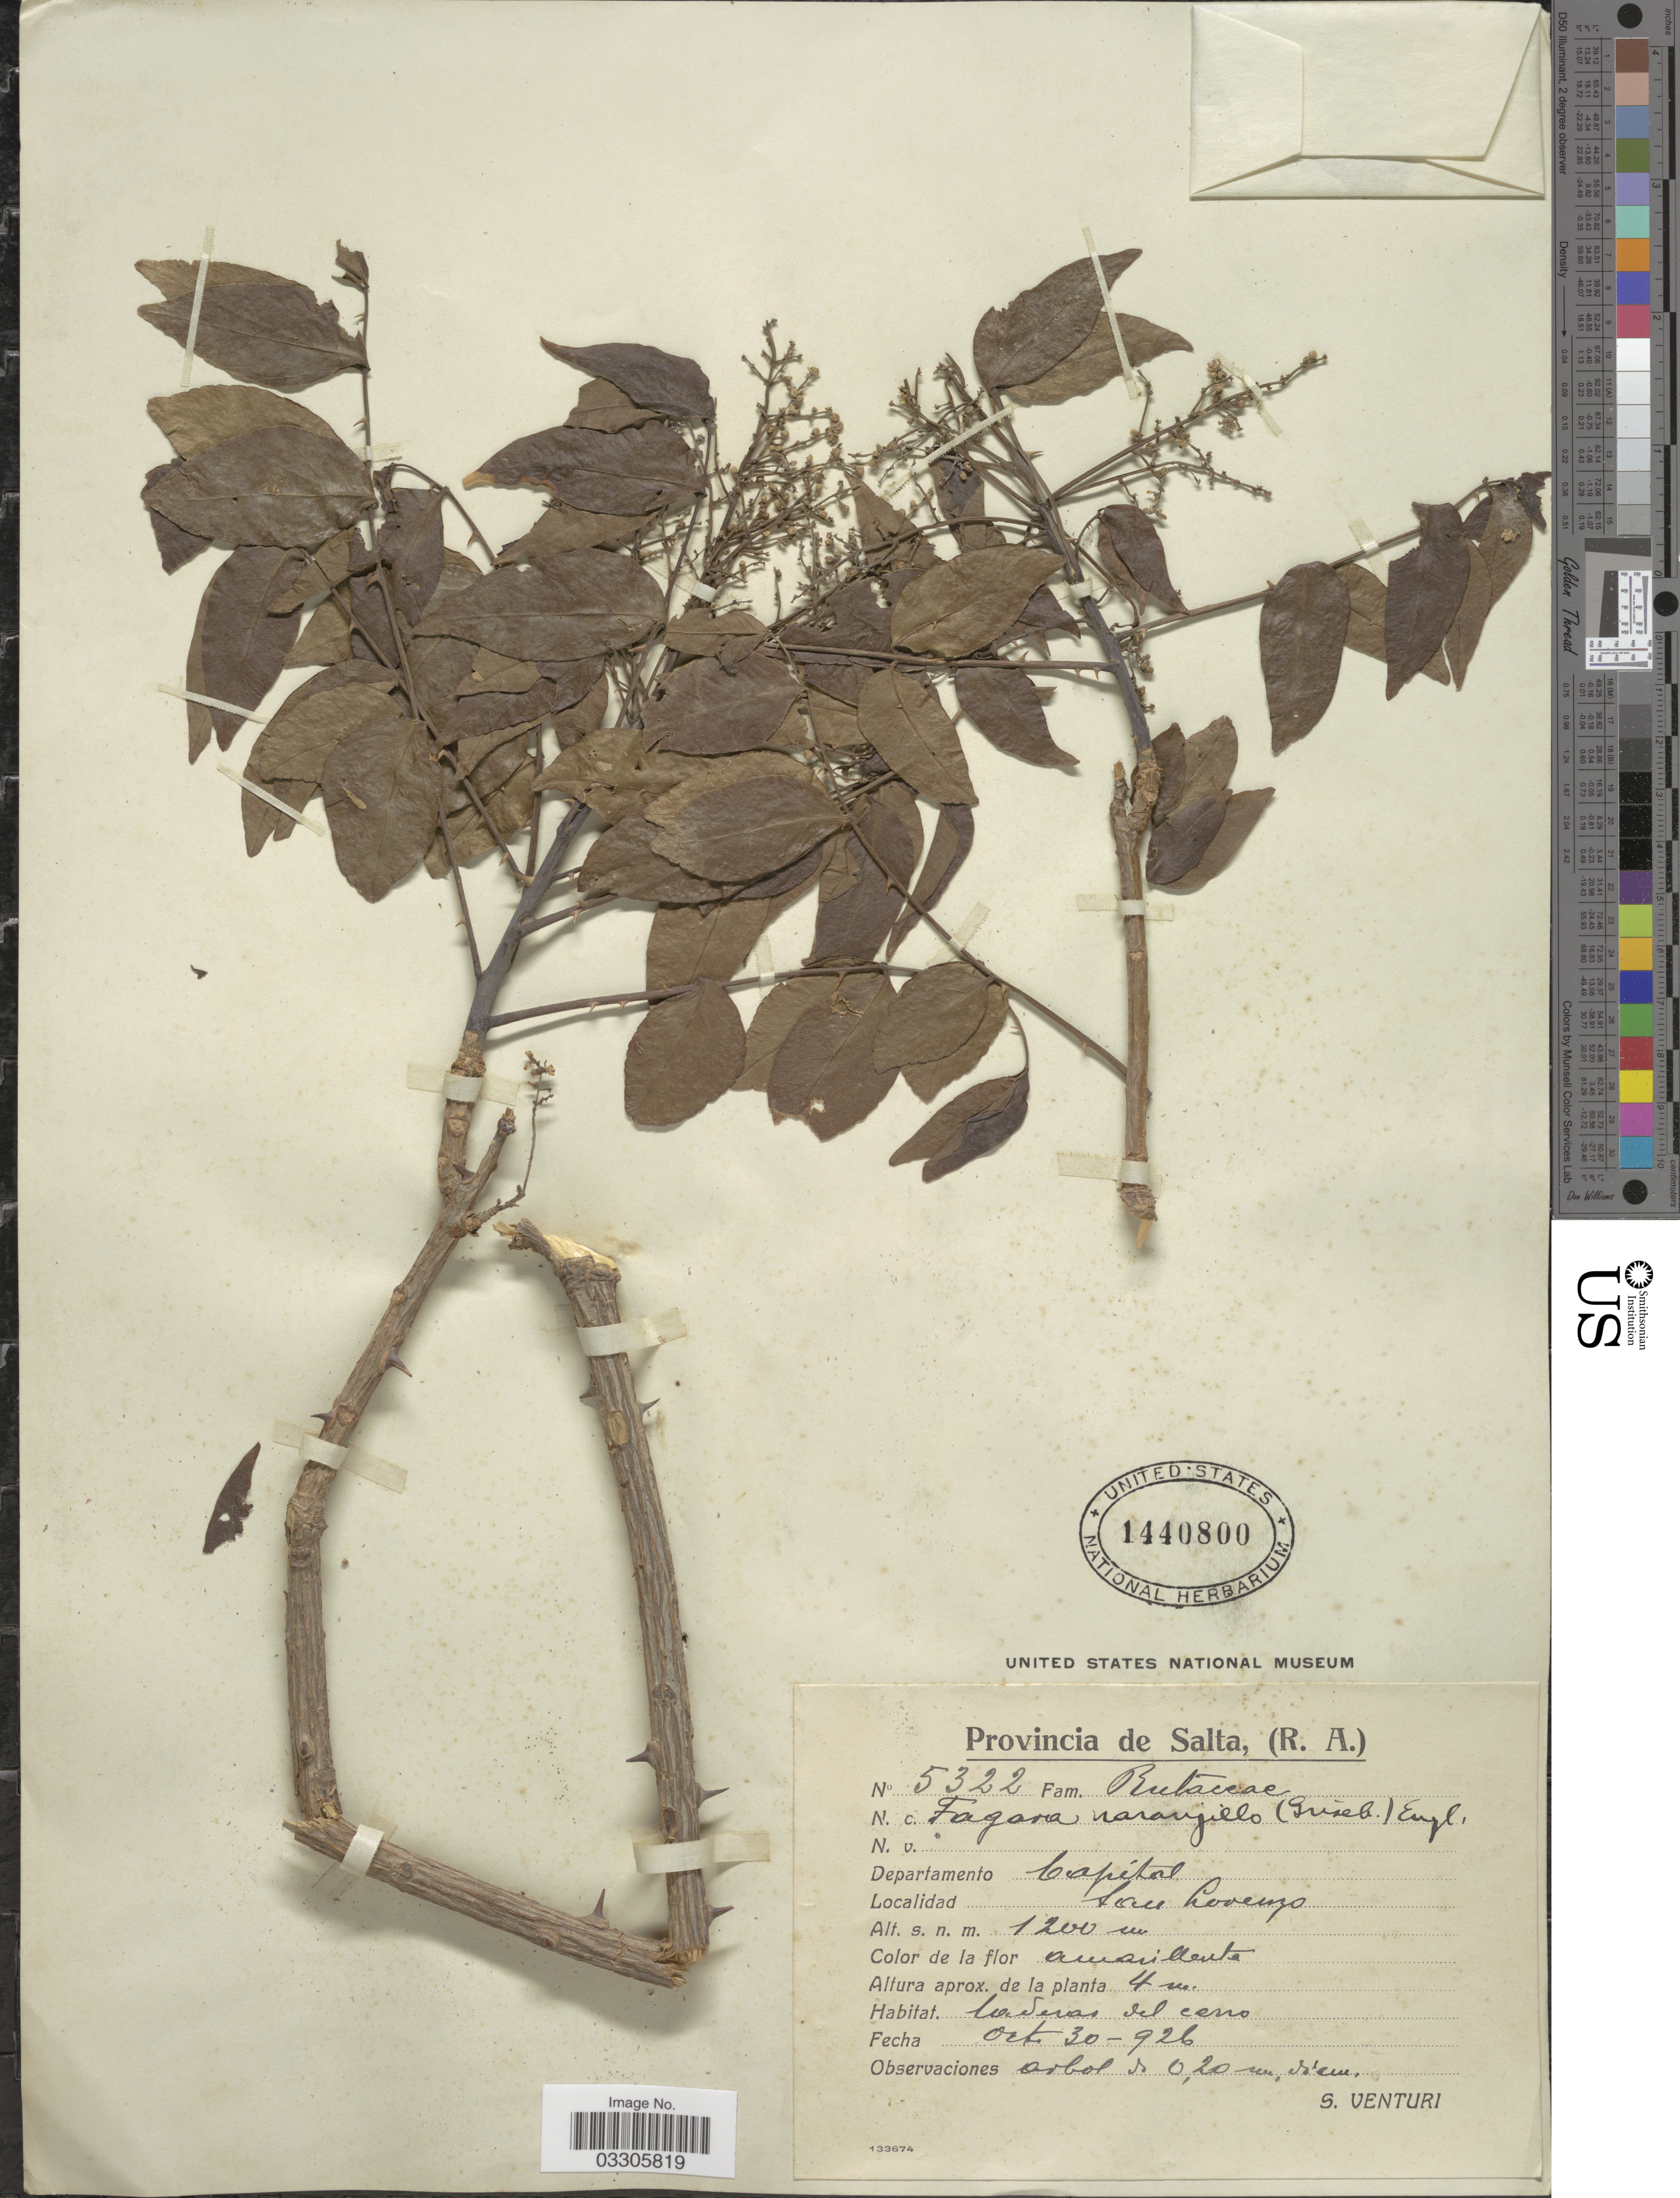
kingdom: Plantae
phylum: Tracheophyta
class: Magnoliopsida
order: Sapindales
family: Rutaceae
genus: Zanthoxylum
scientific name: Zanthoxylum naranjillo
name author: Griseb.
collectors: S. Venturi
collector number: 5322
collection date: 1926-10-30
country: Argentina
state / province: Salta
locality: Departamento Capital, San Lorenzo.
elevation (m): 1200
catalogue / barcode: US 1440800